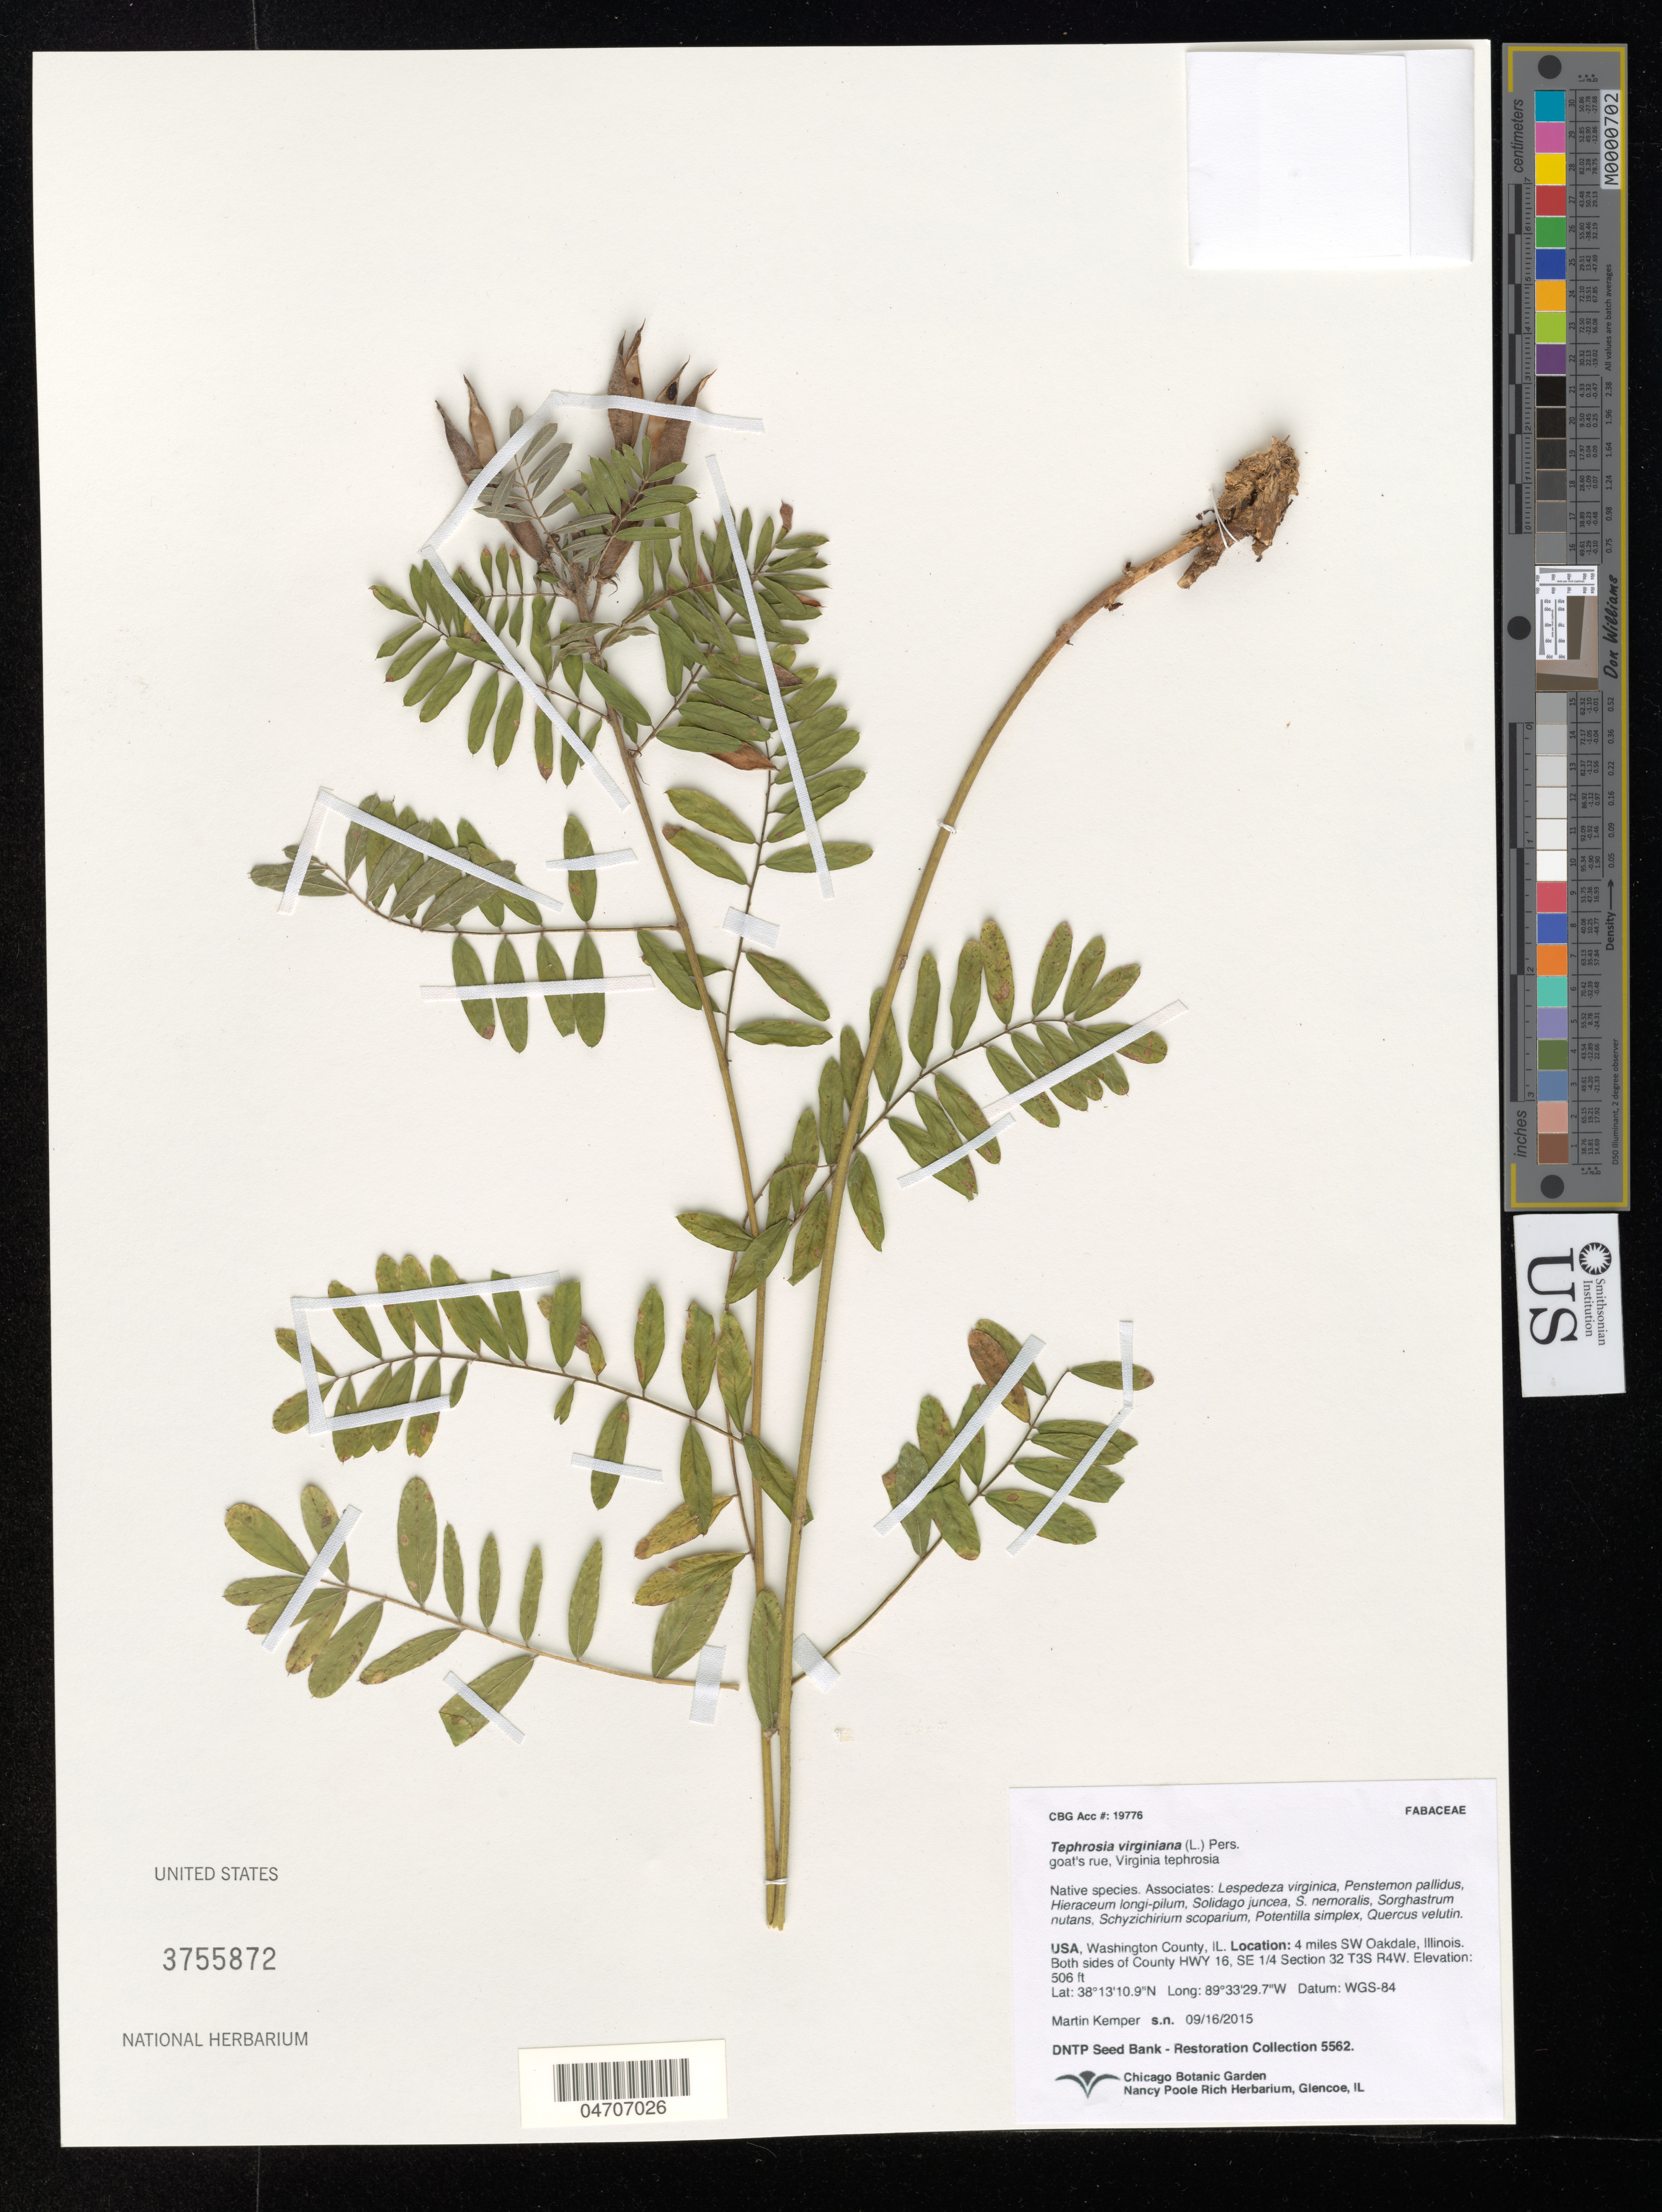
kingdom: Plantae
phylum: Tracheophyta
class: Magnoliopsida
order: Fabales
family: Fabaceae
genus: Tephrosia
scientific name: Tephrosia virginiana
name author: (L.) Pers.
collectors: M. Kemper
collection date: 2015-09-16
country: United States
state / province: Illinois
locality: Washington County. 4 miles SW Oakdale, Illinois. Both sides of County HWY 16, SE 1/4 Section 32 T3S R4W.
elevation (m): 154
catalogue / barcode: US 3755872